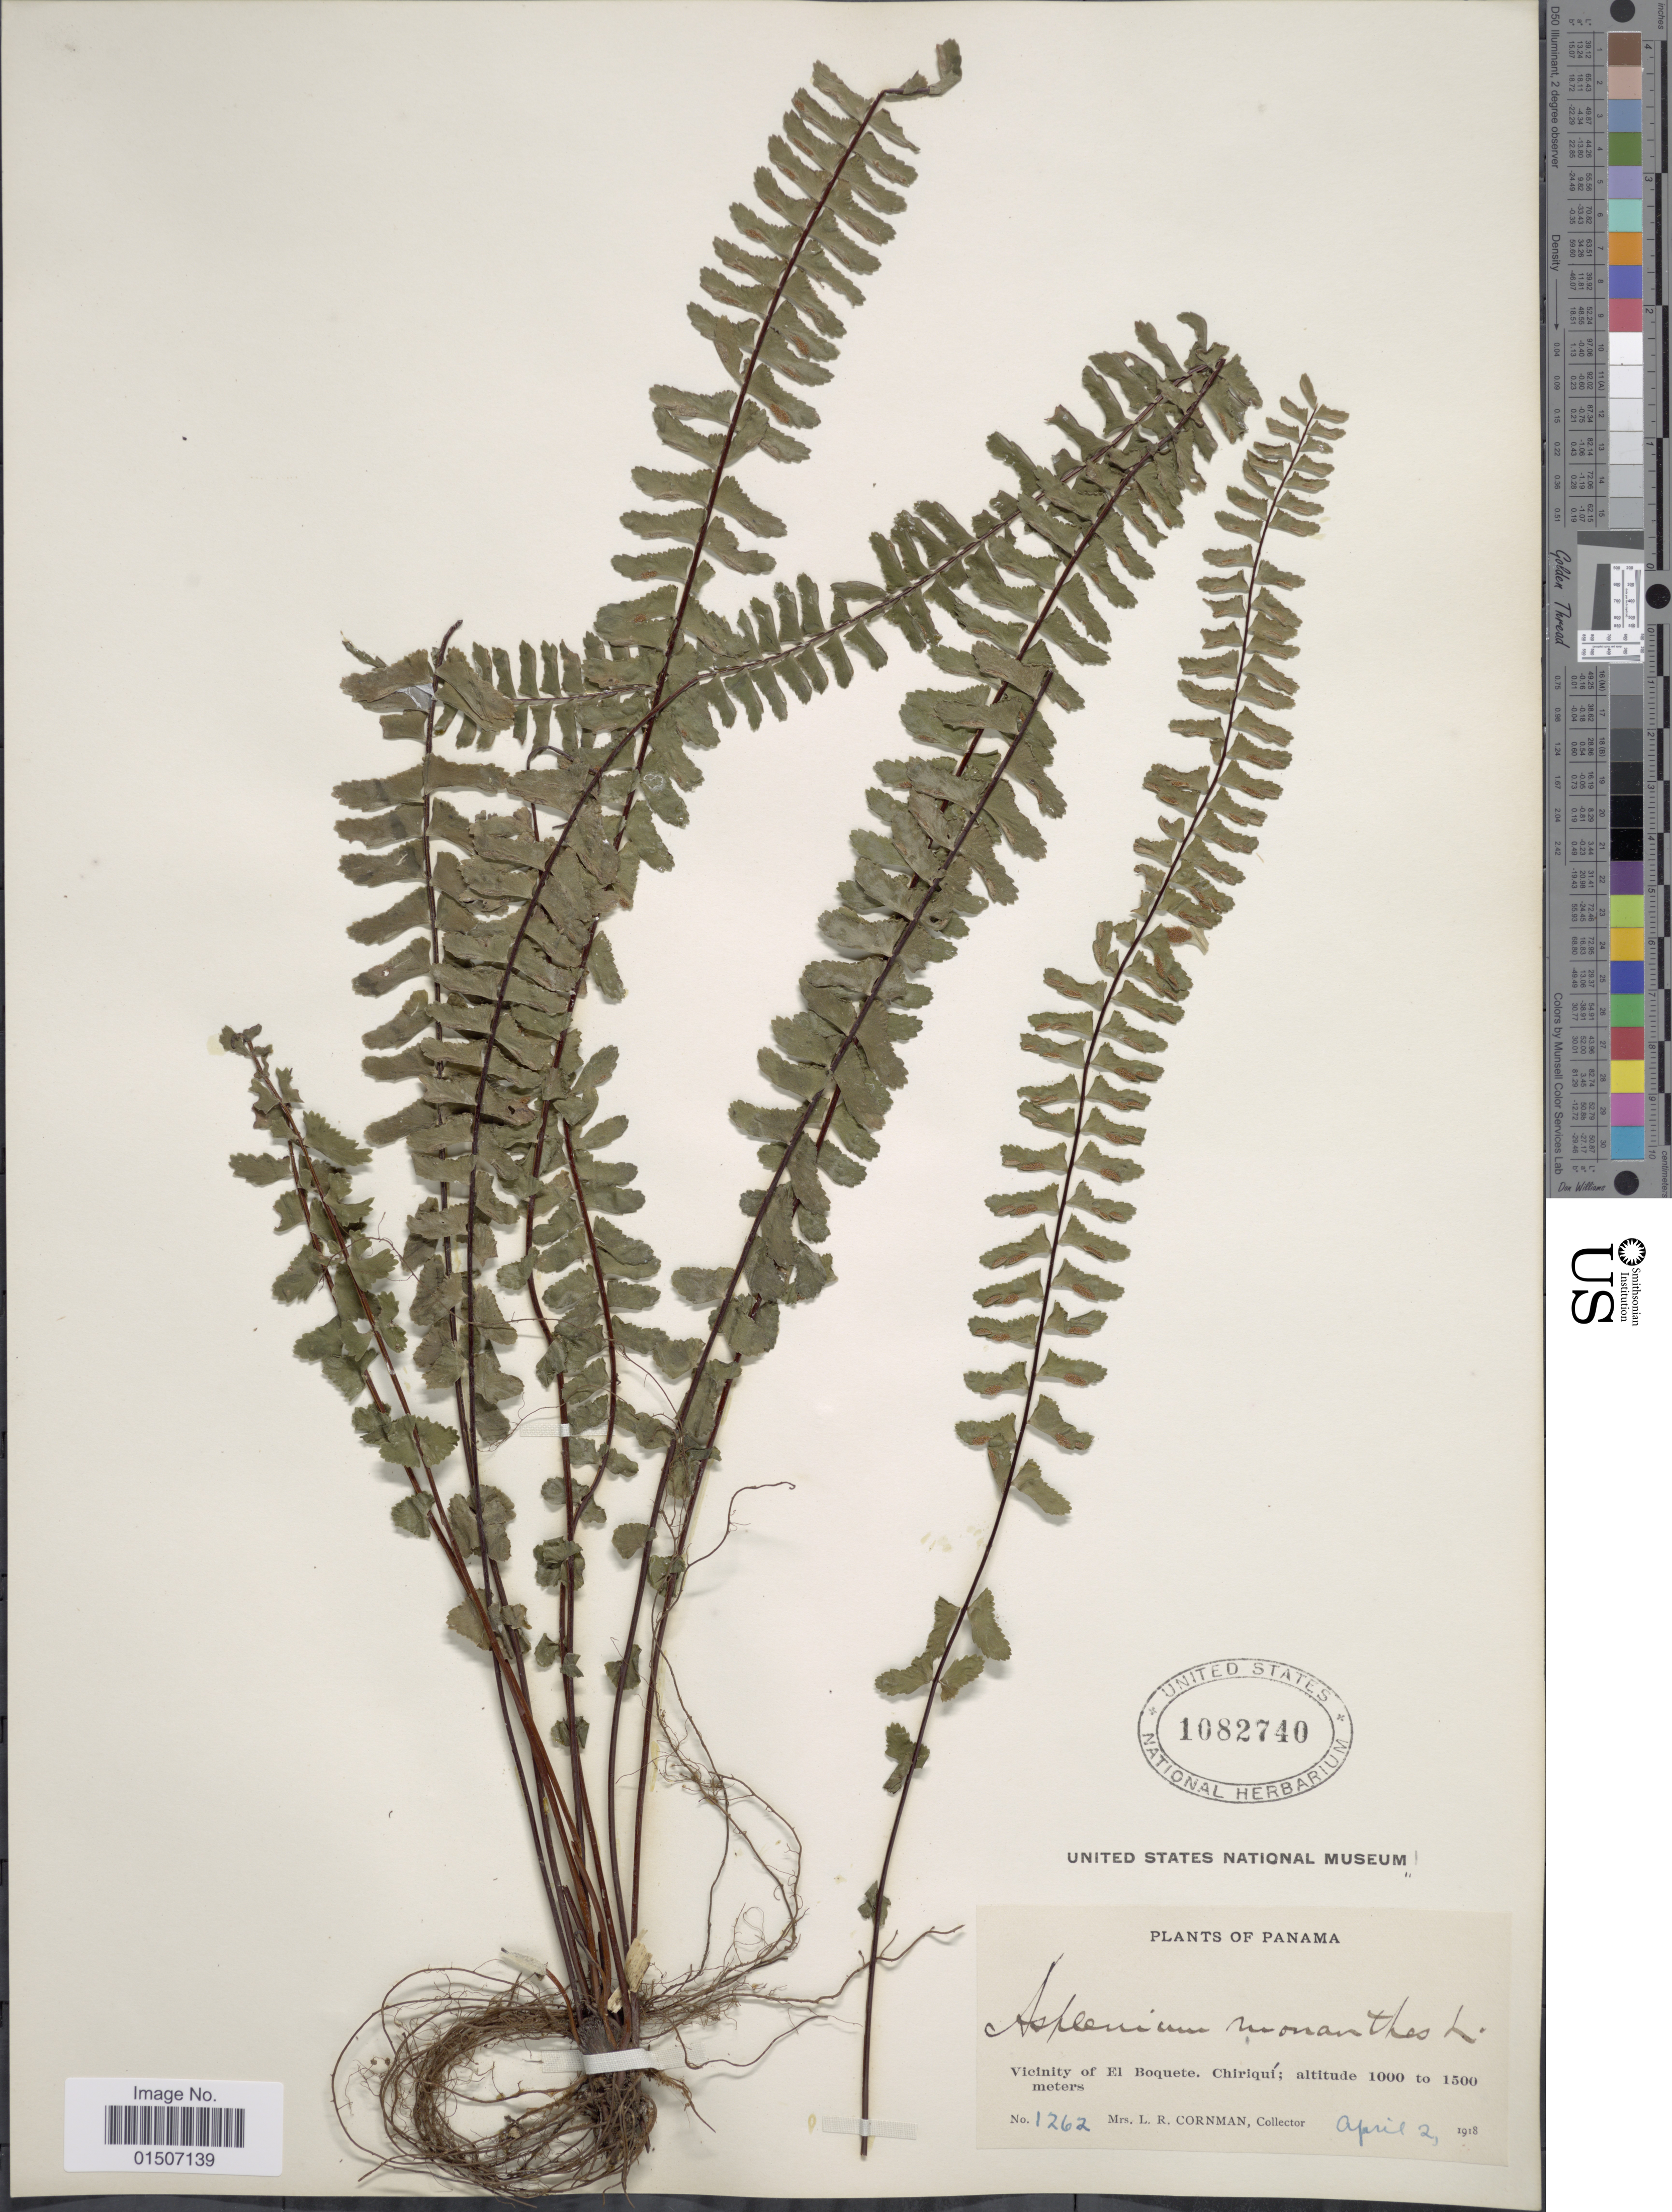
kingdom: Plantae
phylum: Tracheophyta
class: Polypodiopsida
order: Polypodiales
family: Aspleniaceae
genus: Asplenium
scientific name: Asplenium monanthes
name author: L.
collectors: L. Cornman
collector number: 1262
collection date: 1918-04-02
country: Panama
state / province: Chiriqui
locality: Vicinity of El Boquete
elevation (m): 1000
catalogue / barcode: US 1082740